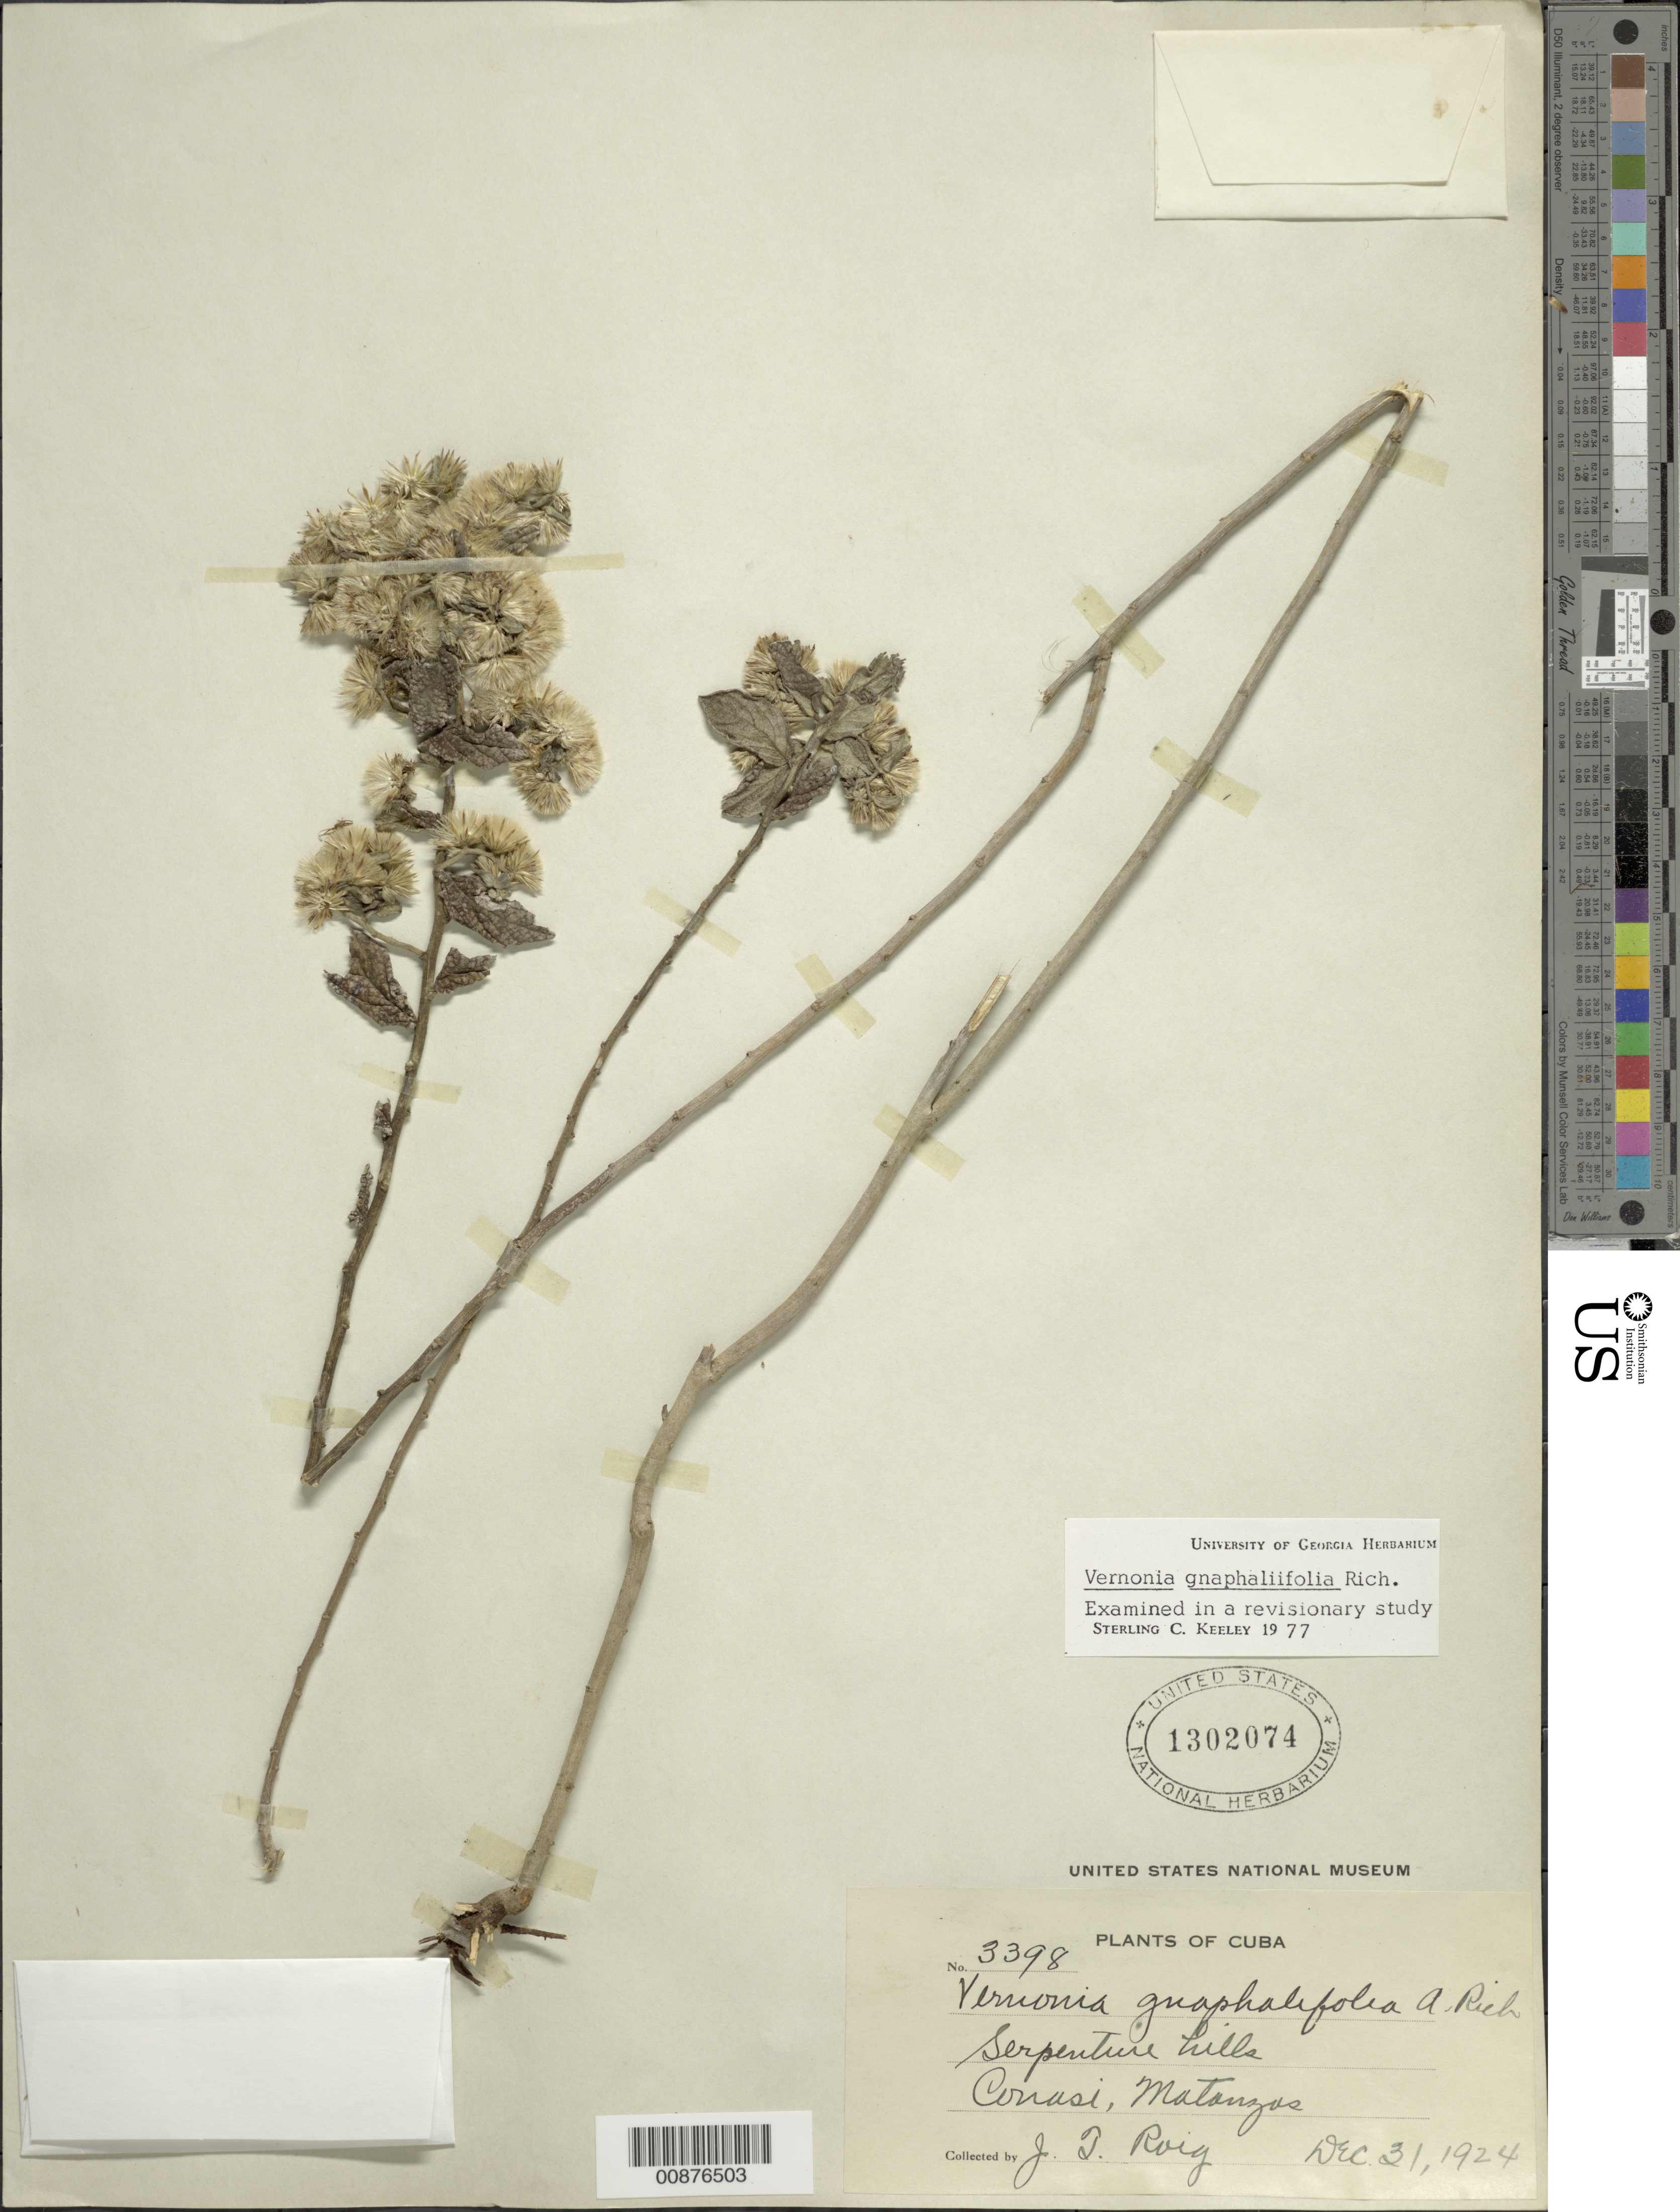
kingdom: Plantae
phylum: Tracheophyta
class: Magnoliopsida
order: Asterales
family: Asteraceae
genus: Lepidaploa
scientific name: Lepidaploa gnaphaliifolia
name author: (A. Rich.) H. Rob.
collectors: J. Roig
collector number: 3398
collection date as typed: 31 Dec 1924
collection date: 1924-12-31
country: Cuba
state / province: Matanzas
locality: Conasi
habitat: Serpentine hills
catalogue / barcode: US 1302074